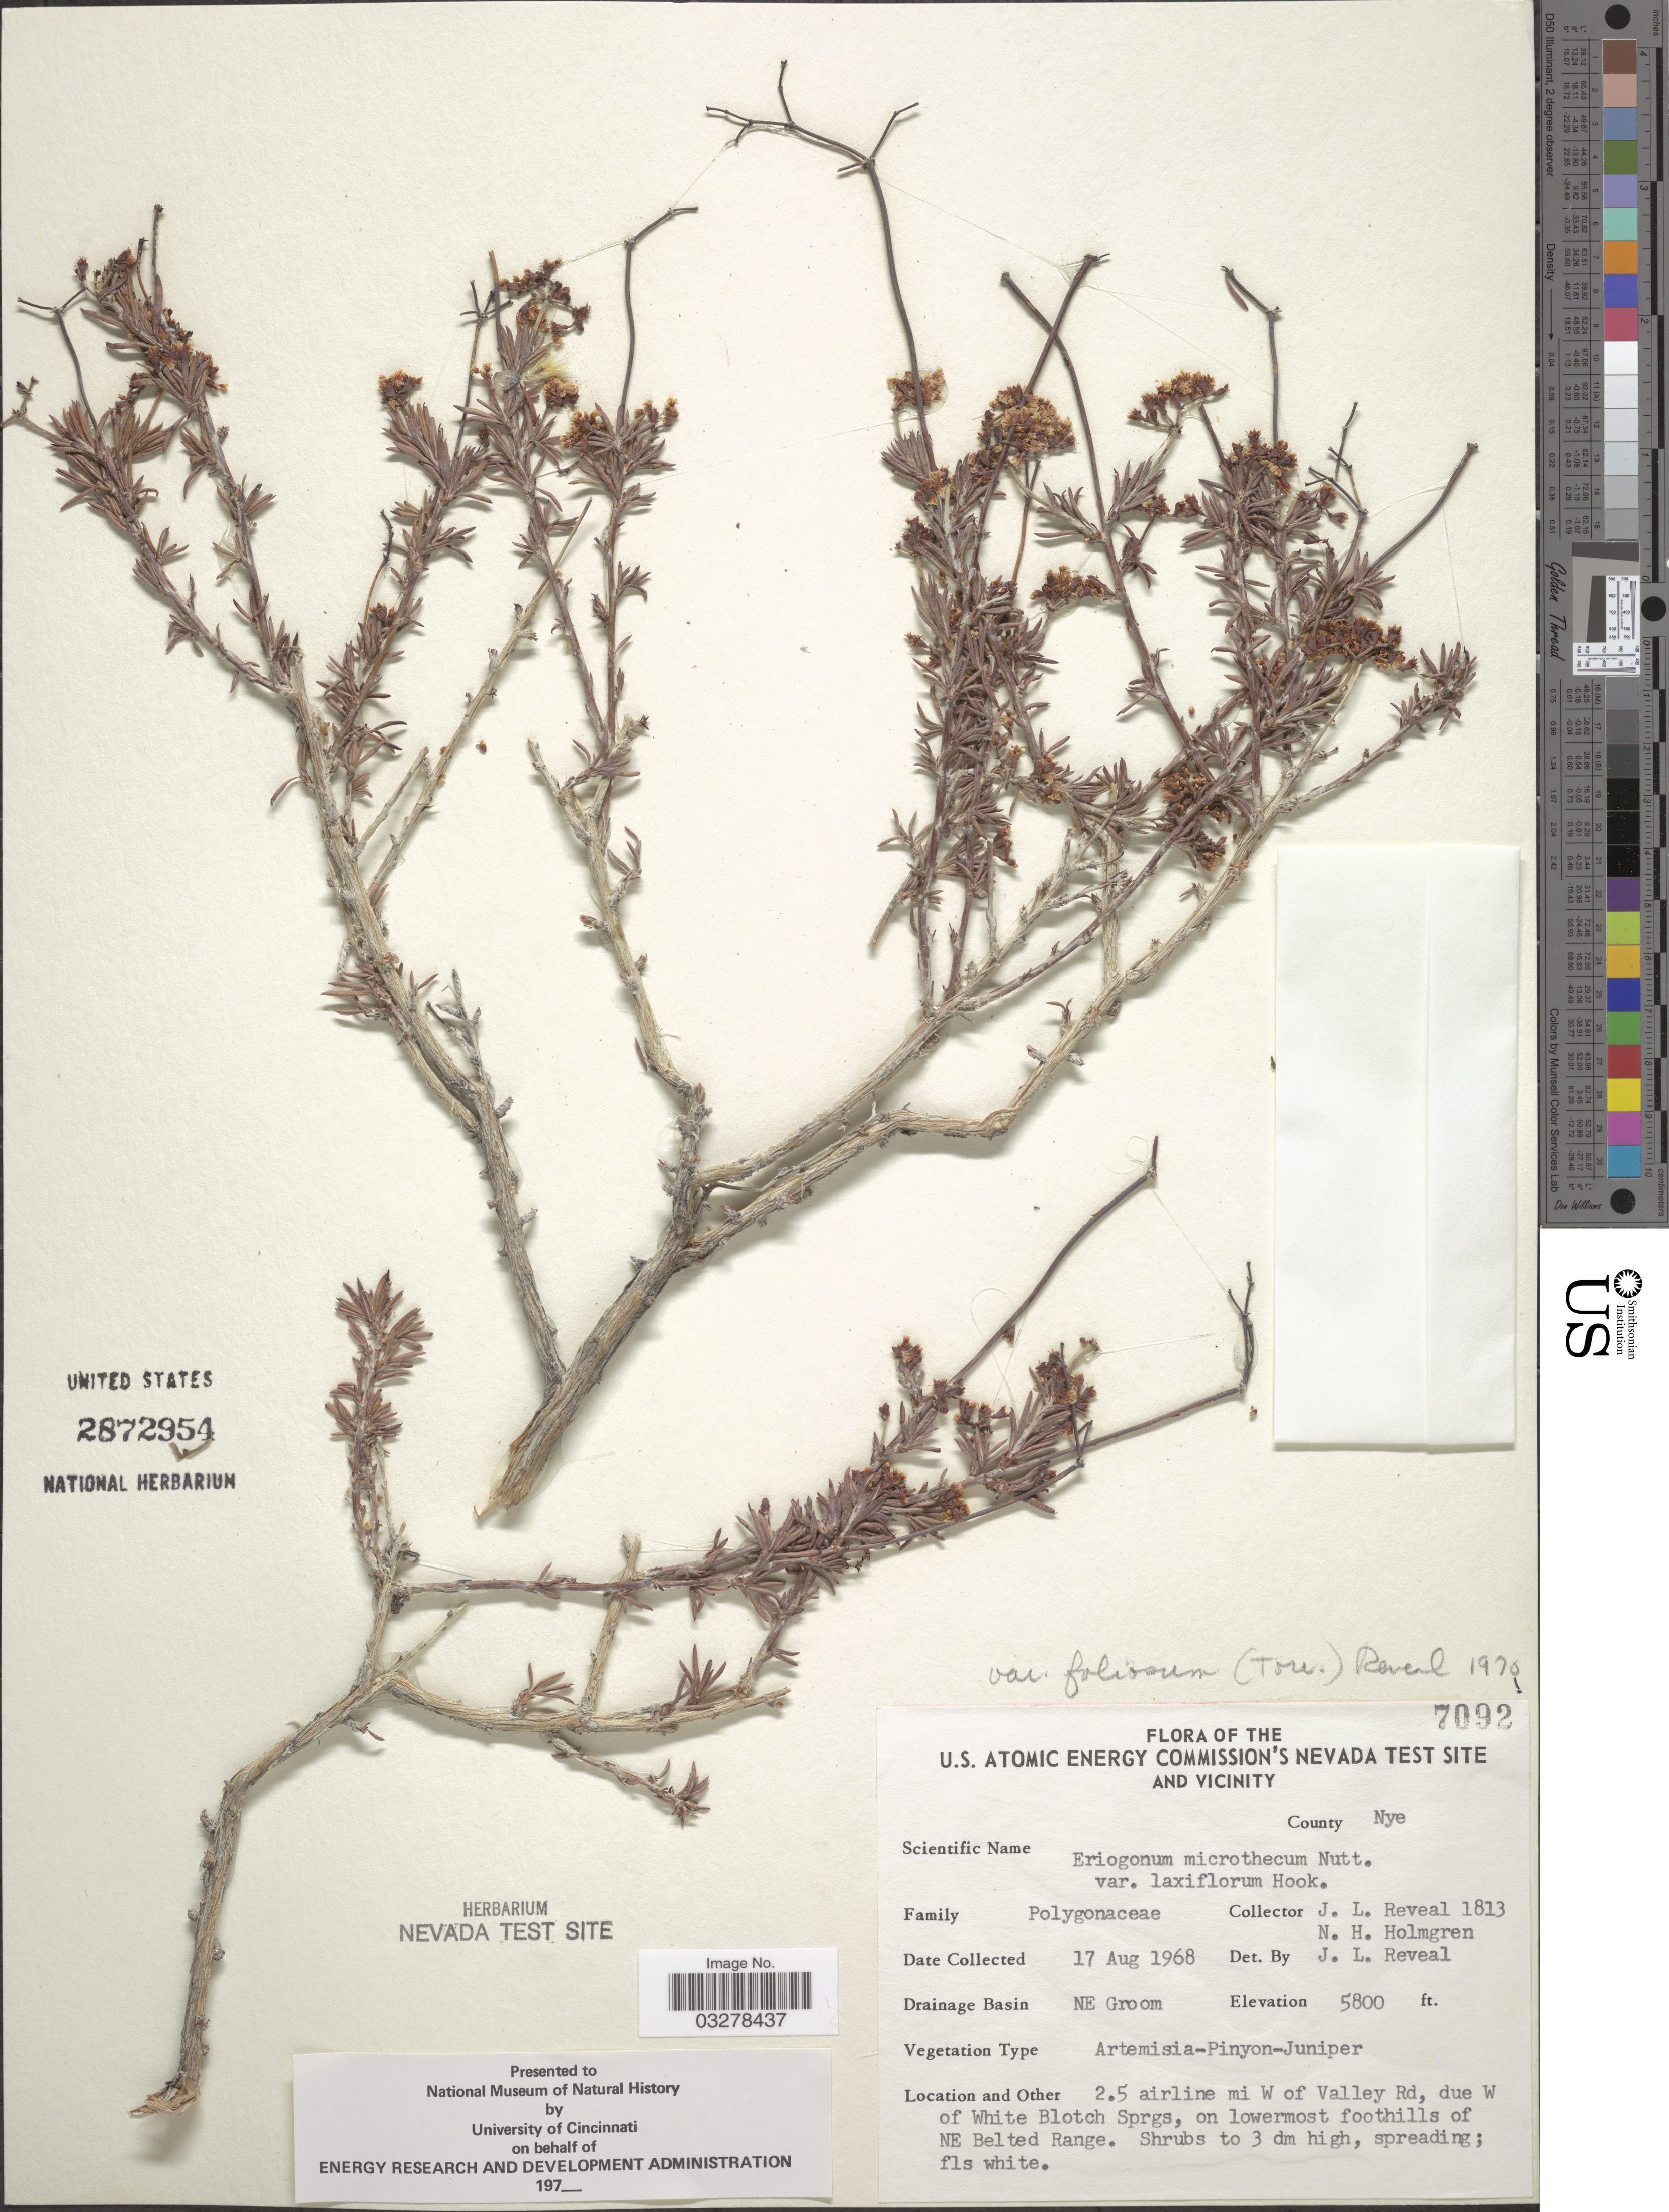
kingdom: Plantae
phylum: Tracheophyta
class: Magnoliopsida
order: Caryophyllales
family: Polygonaceae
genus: Eriogonum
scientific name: Eriogonum microtheca var. foliosum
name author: (Torr. & A. Gray) Reveal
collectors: J. L. Reveal & N. H. Holmgren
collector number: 1813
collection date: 1968-08-17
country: United States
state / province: Nevada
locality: U.S. Atomic Energy Commission's Nevada Test Site and Vicinity. County Nye. Drainage Basin NE Groom. 2.5 airline mi W of Valley Rd, due W of White Blotch Sprgs, on lowermost foothills of NE Belted Range.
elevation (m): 1768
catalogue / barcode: US 2872954